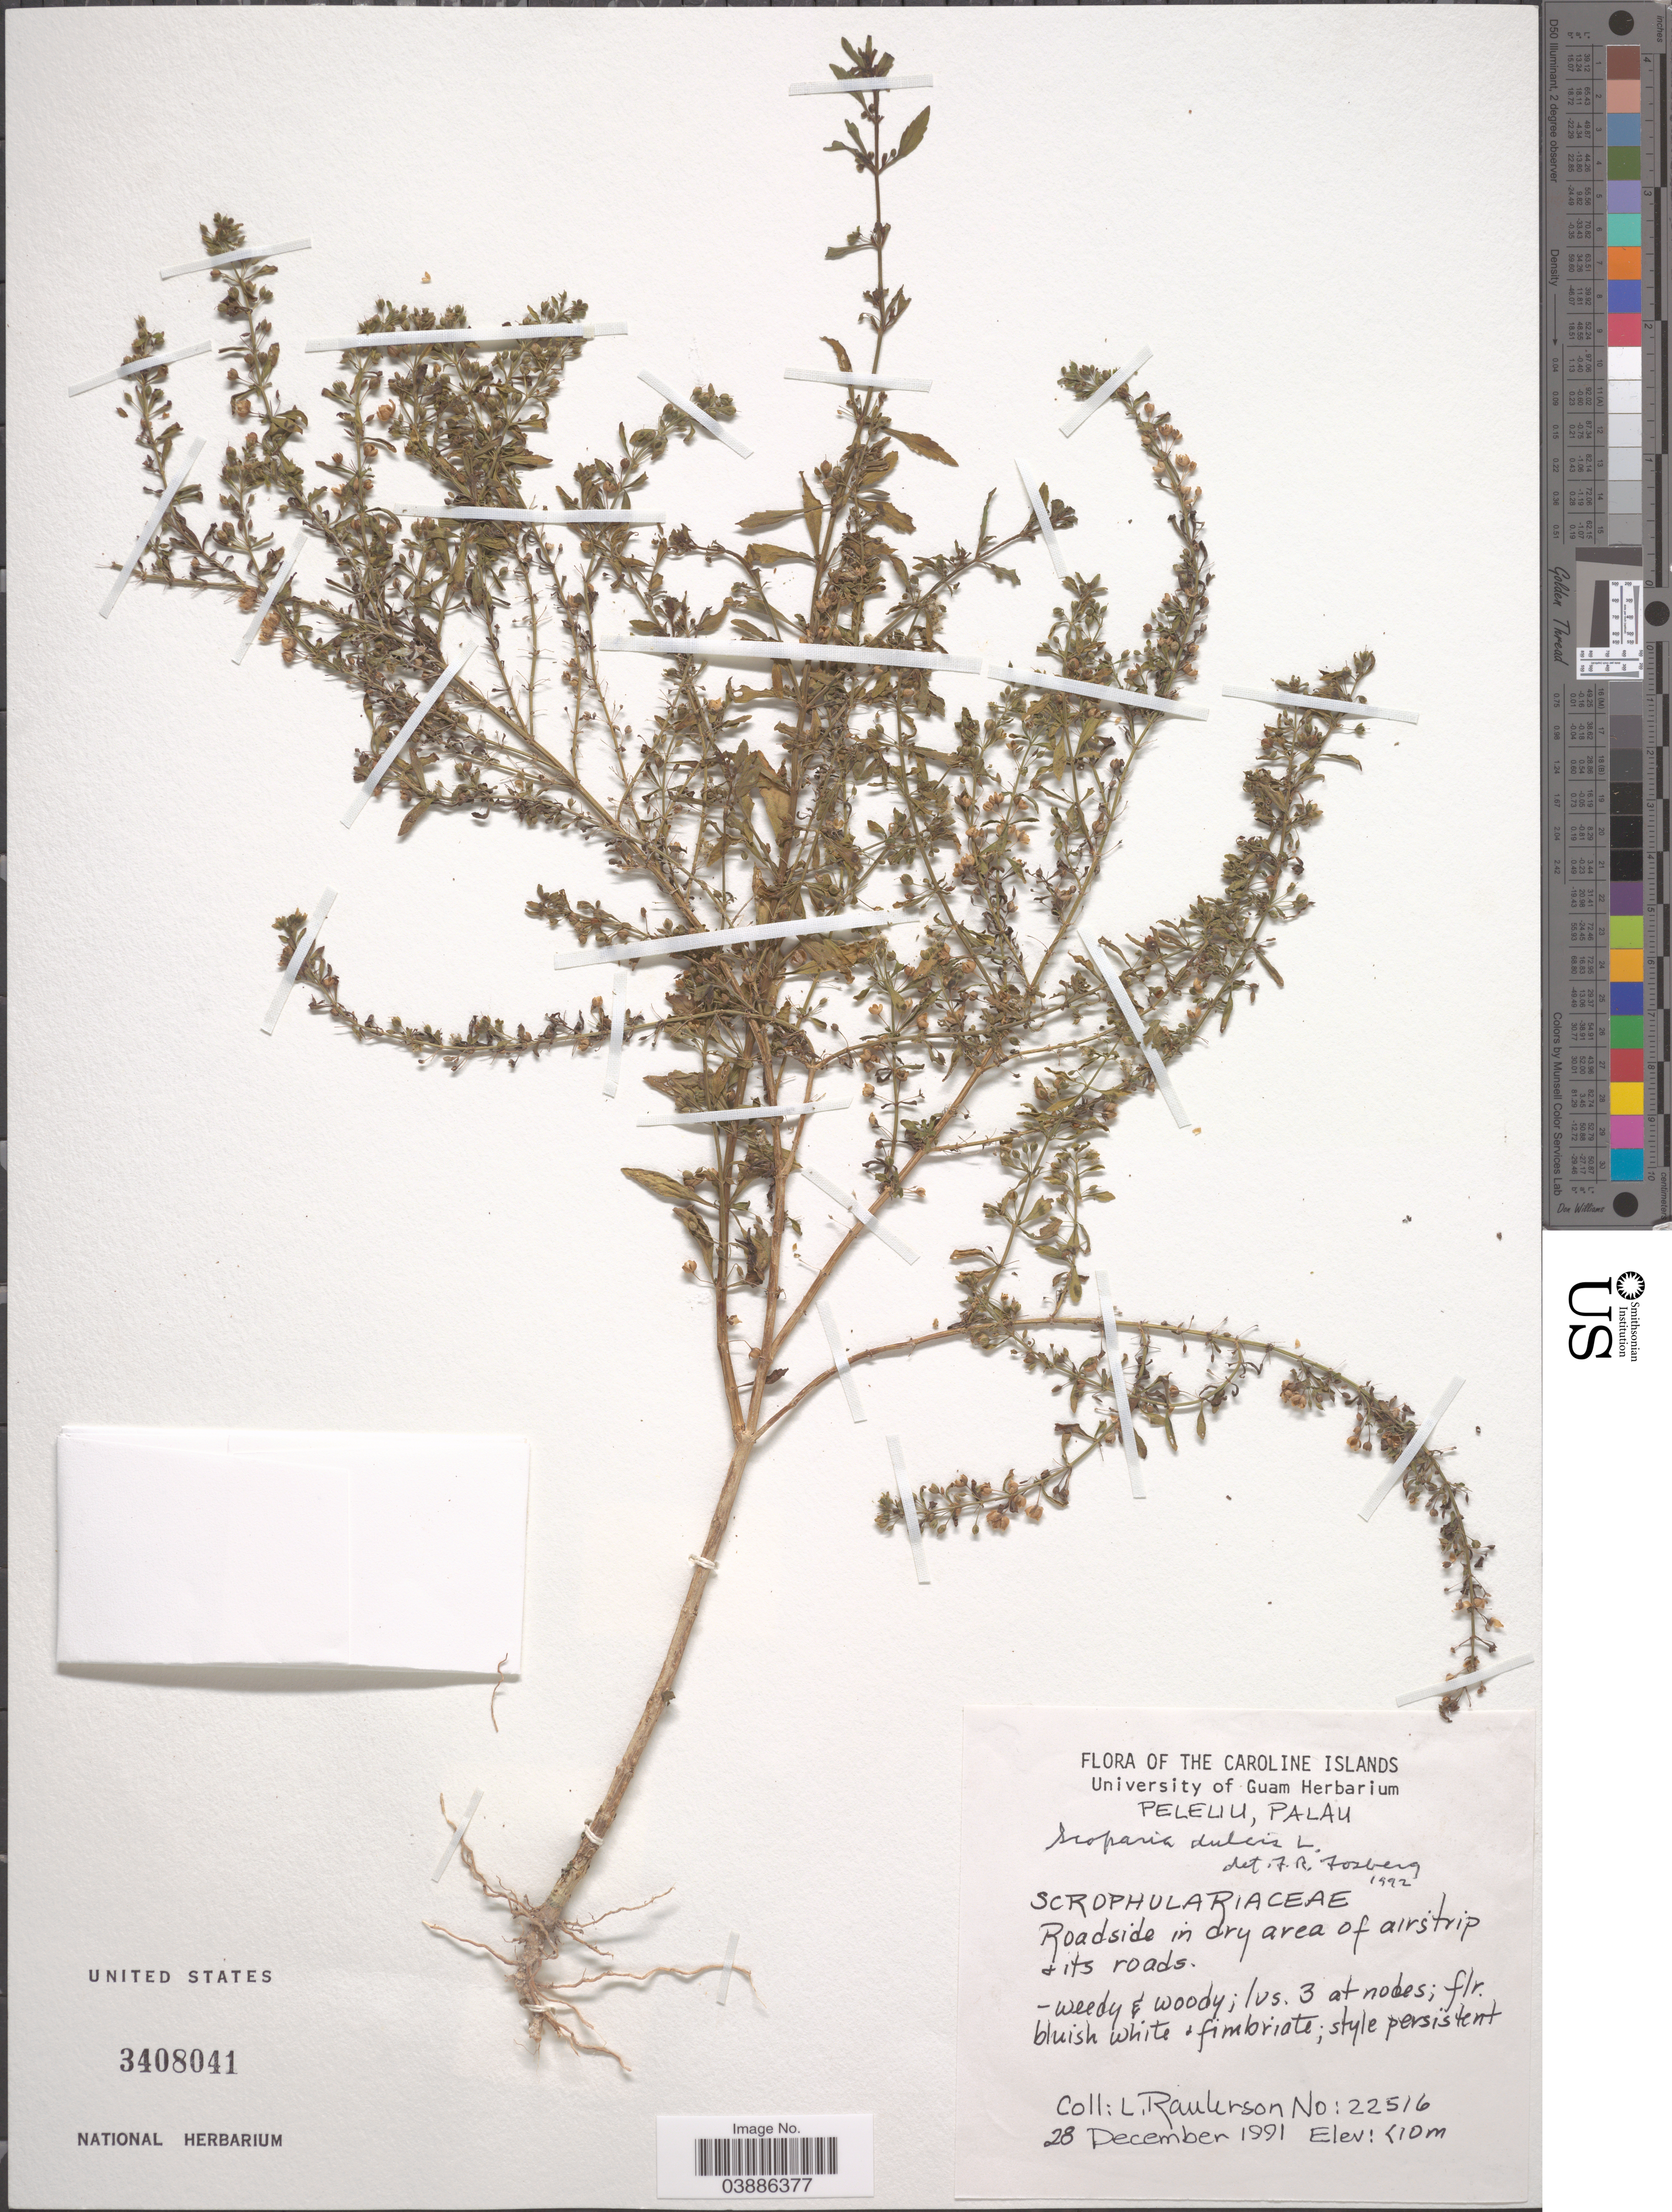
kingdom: Plantae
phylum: Tracheophyta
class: Magnoliopsida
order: Lamiales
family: Plantaginaceae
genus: Scoparia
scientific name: Scoparia dulcis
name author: L.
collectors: L. Raulerson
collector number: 22516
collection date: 1991-12-28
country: Palau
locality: Caroline Islands. Peleliu, Palau. Roadside in dry area of airstrip & its roads.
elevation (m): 10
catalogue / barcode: US 3408041